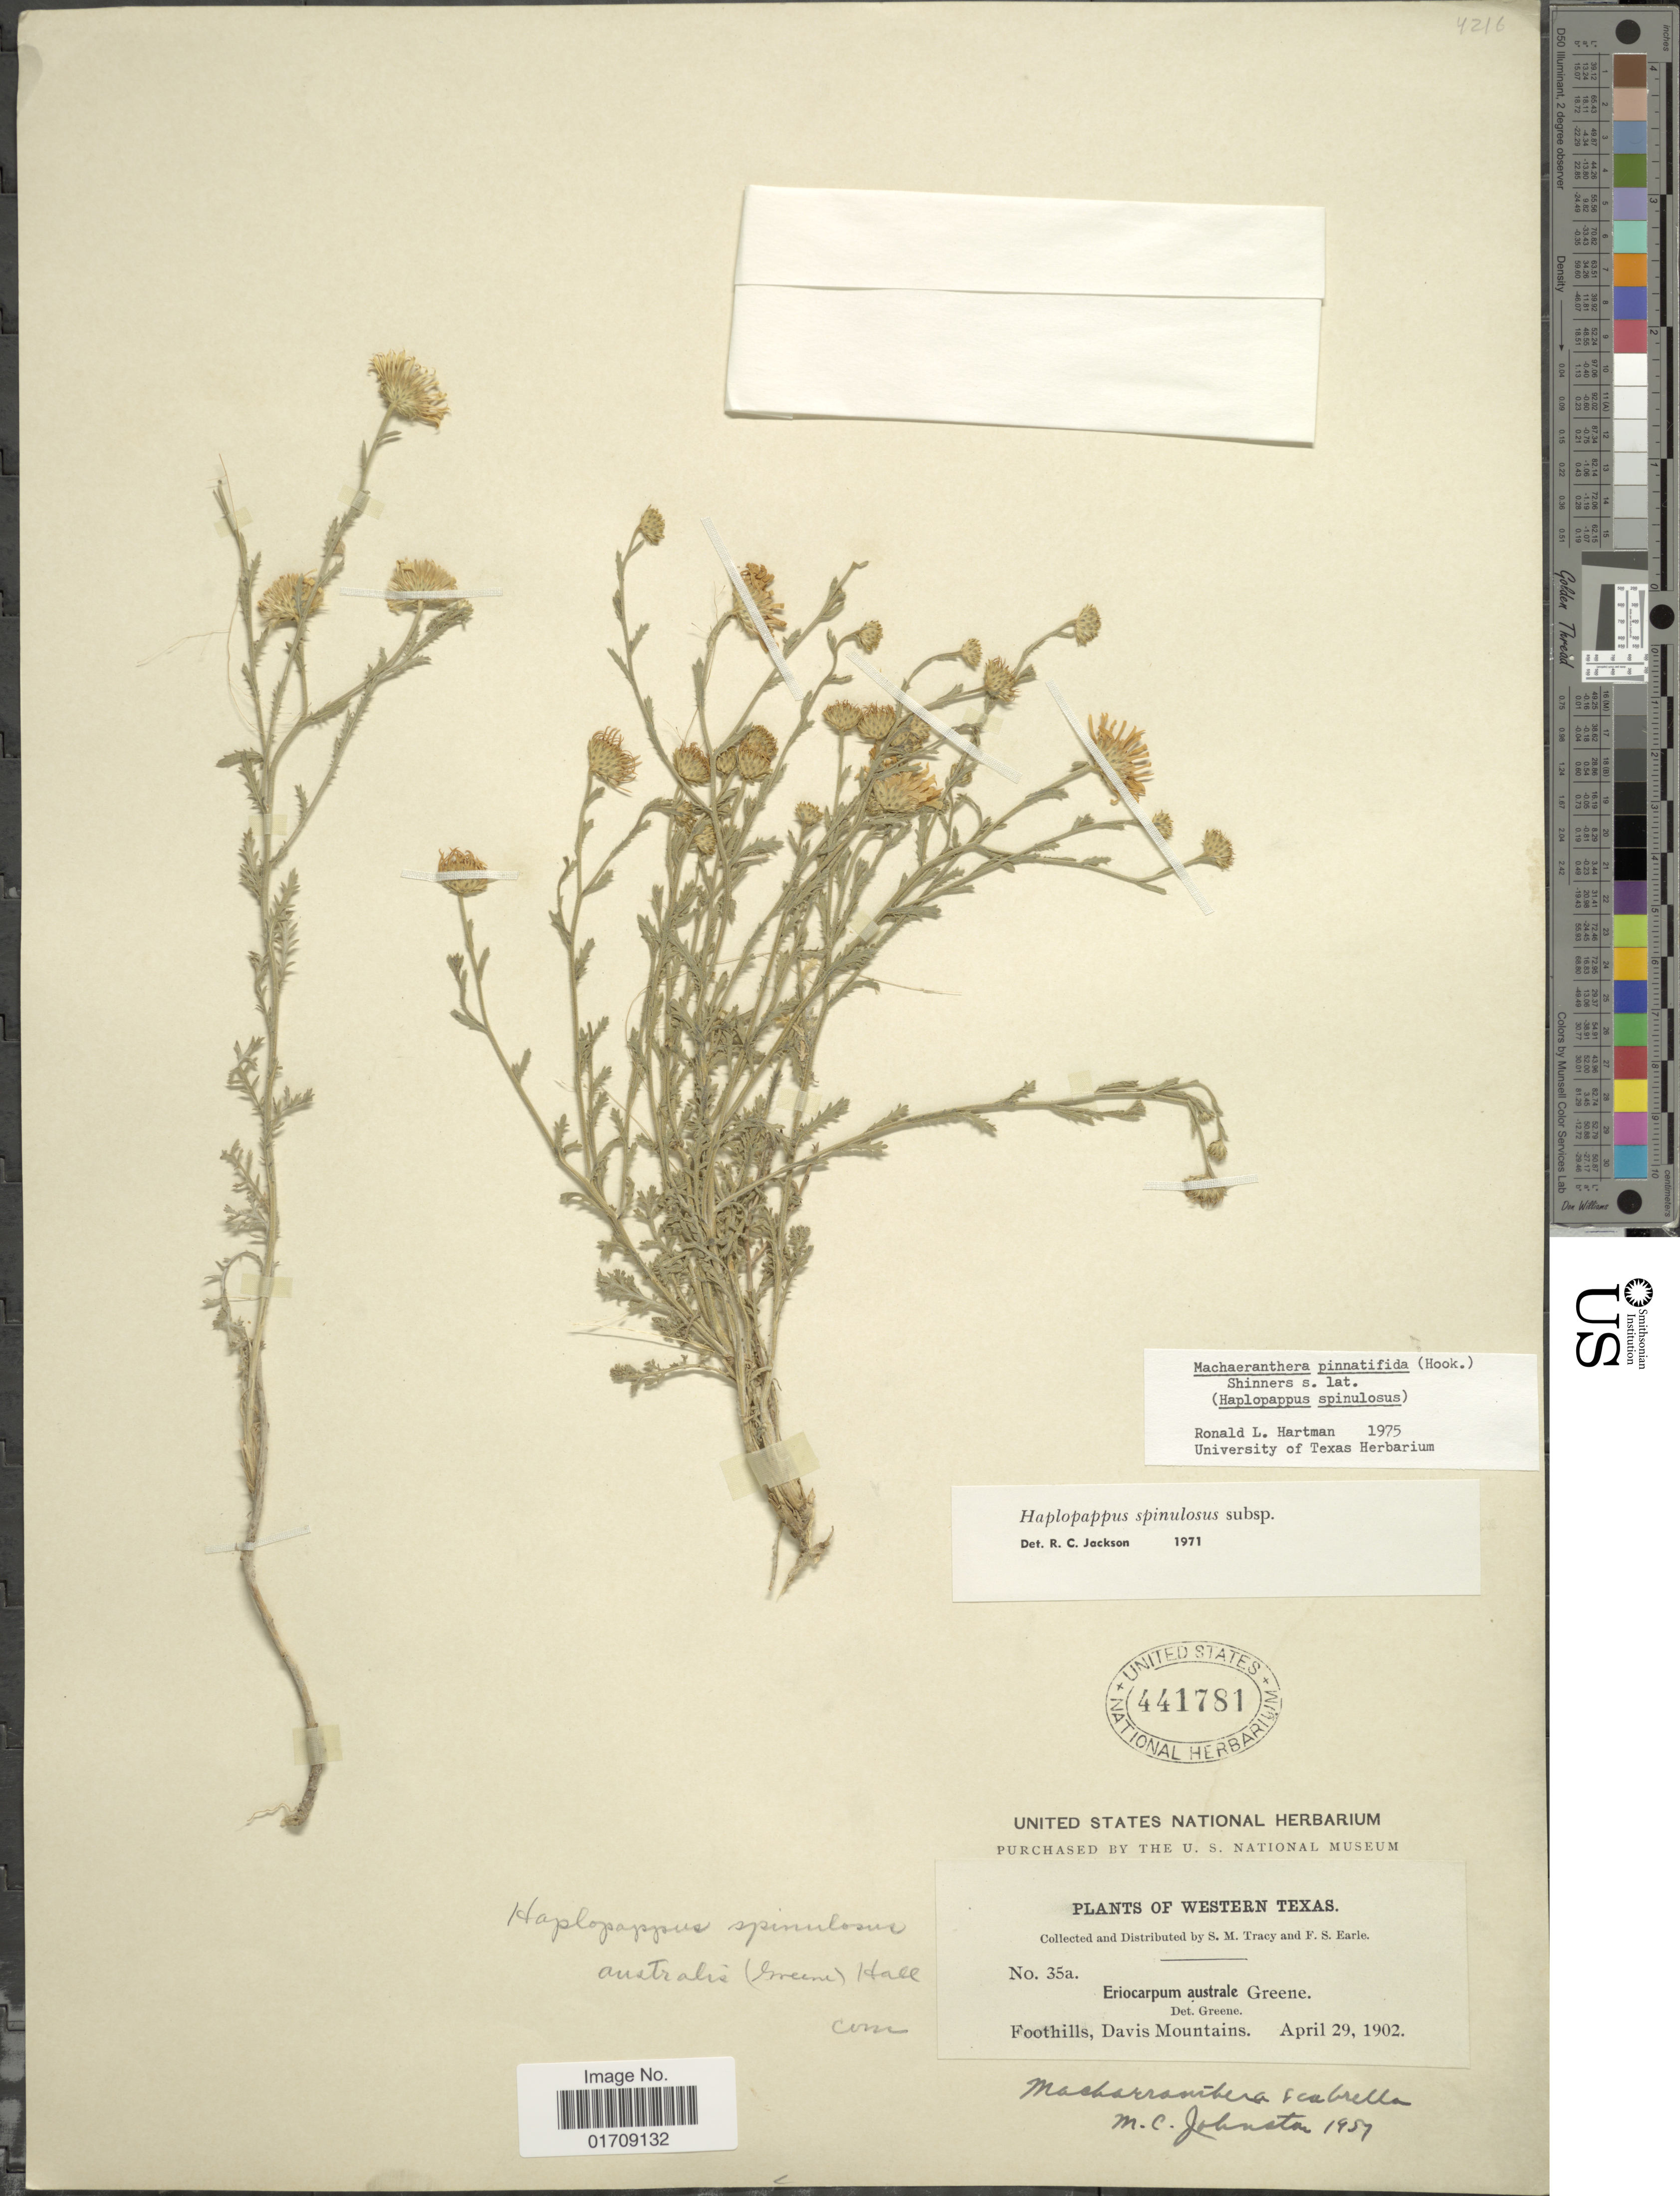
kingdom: Plantae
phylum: Tracheophyta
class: Magnoliopsida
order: Asterales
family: Asteraceae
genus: Machaeranthera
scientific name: Machaeranthera pinnatifida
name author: (Hook.) Shinners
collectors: S. M. Tracy & F. S. Earle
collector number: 35a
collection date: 1902-04-29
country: United States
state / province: Texas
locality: Western Texas, foothills, Davis Mountains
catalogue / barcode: US 441781